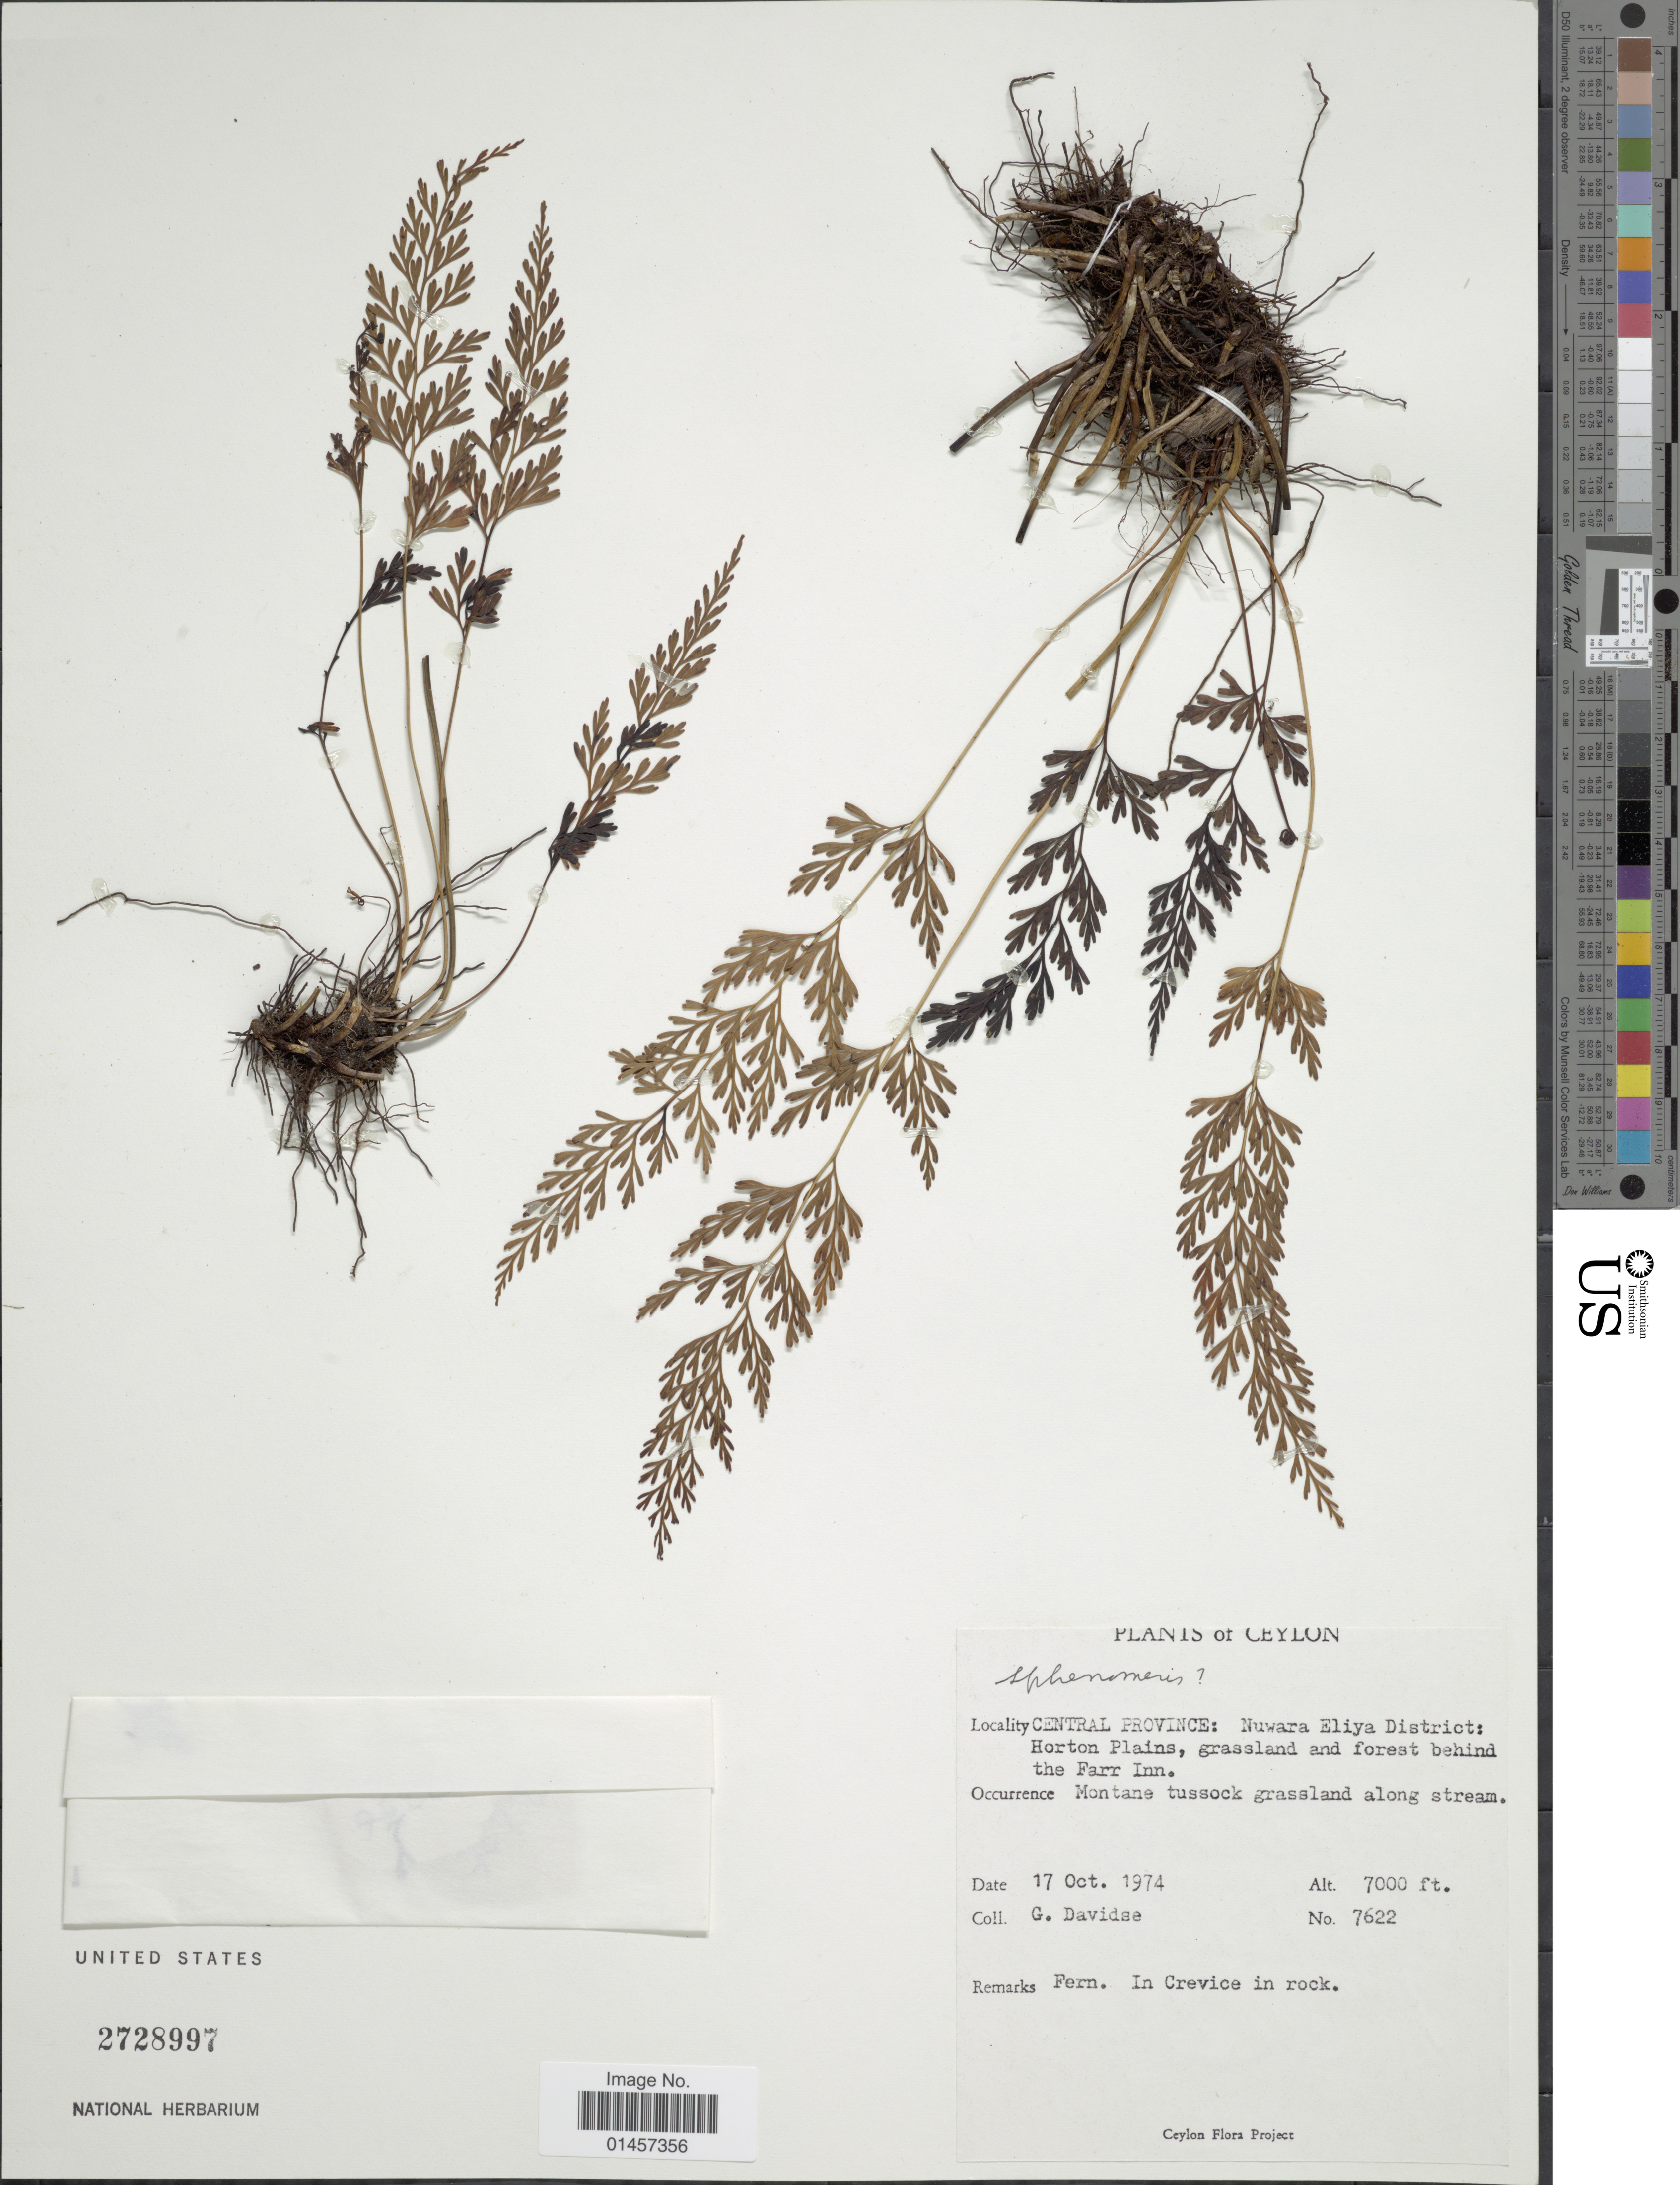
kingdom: Plantae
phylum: Tracheophyta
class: Polypodiopsida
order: Polypodiales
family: Lindsaeaceae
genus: Sphenomeris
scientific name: Sphenomeris chinensis var. chinensis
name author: (L.) Maxon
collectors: G. Davidse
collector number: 7622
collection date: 1974-10-17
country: Sri Lanka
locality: Ceylon, Centrel province: Nuwara Eliya District: Horton plains, grassland and forest behind the Farr inn, Montane tussock grassland along stream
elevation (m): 2134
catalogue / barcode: US 2728997